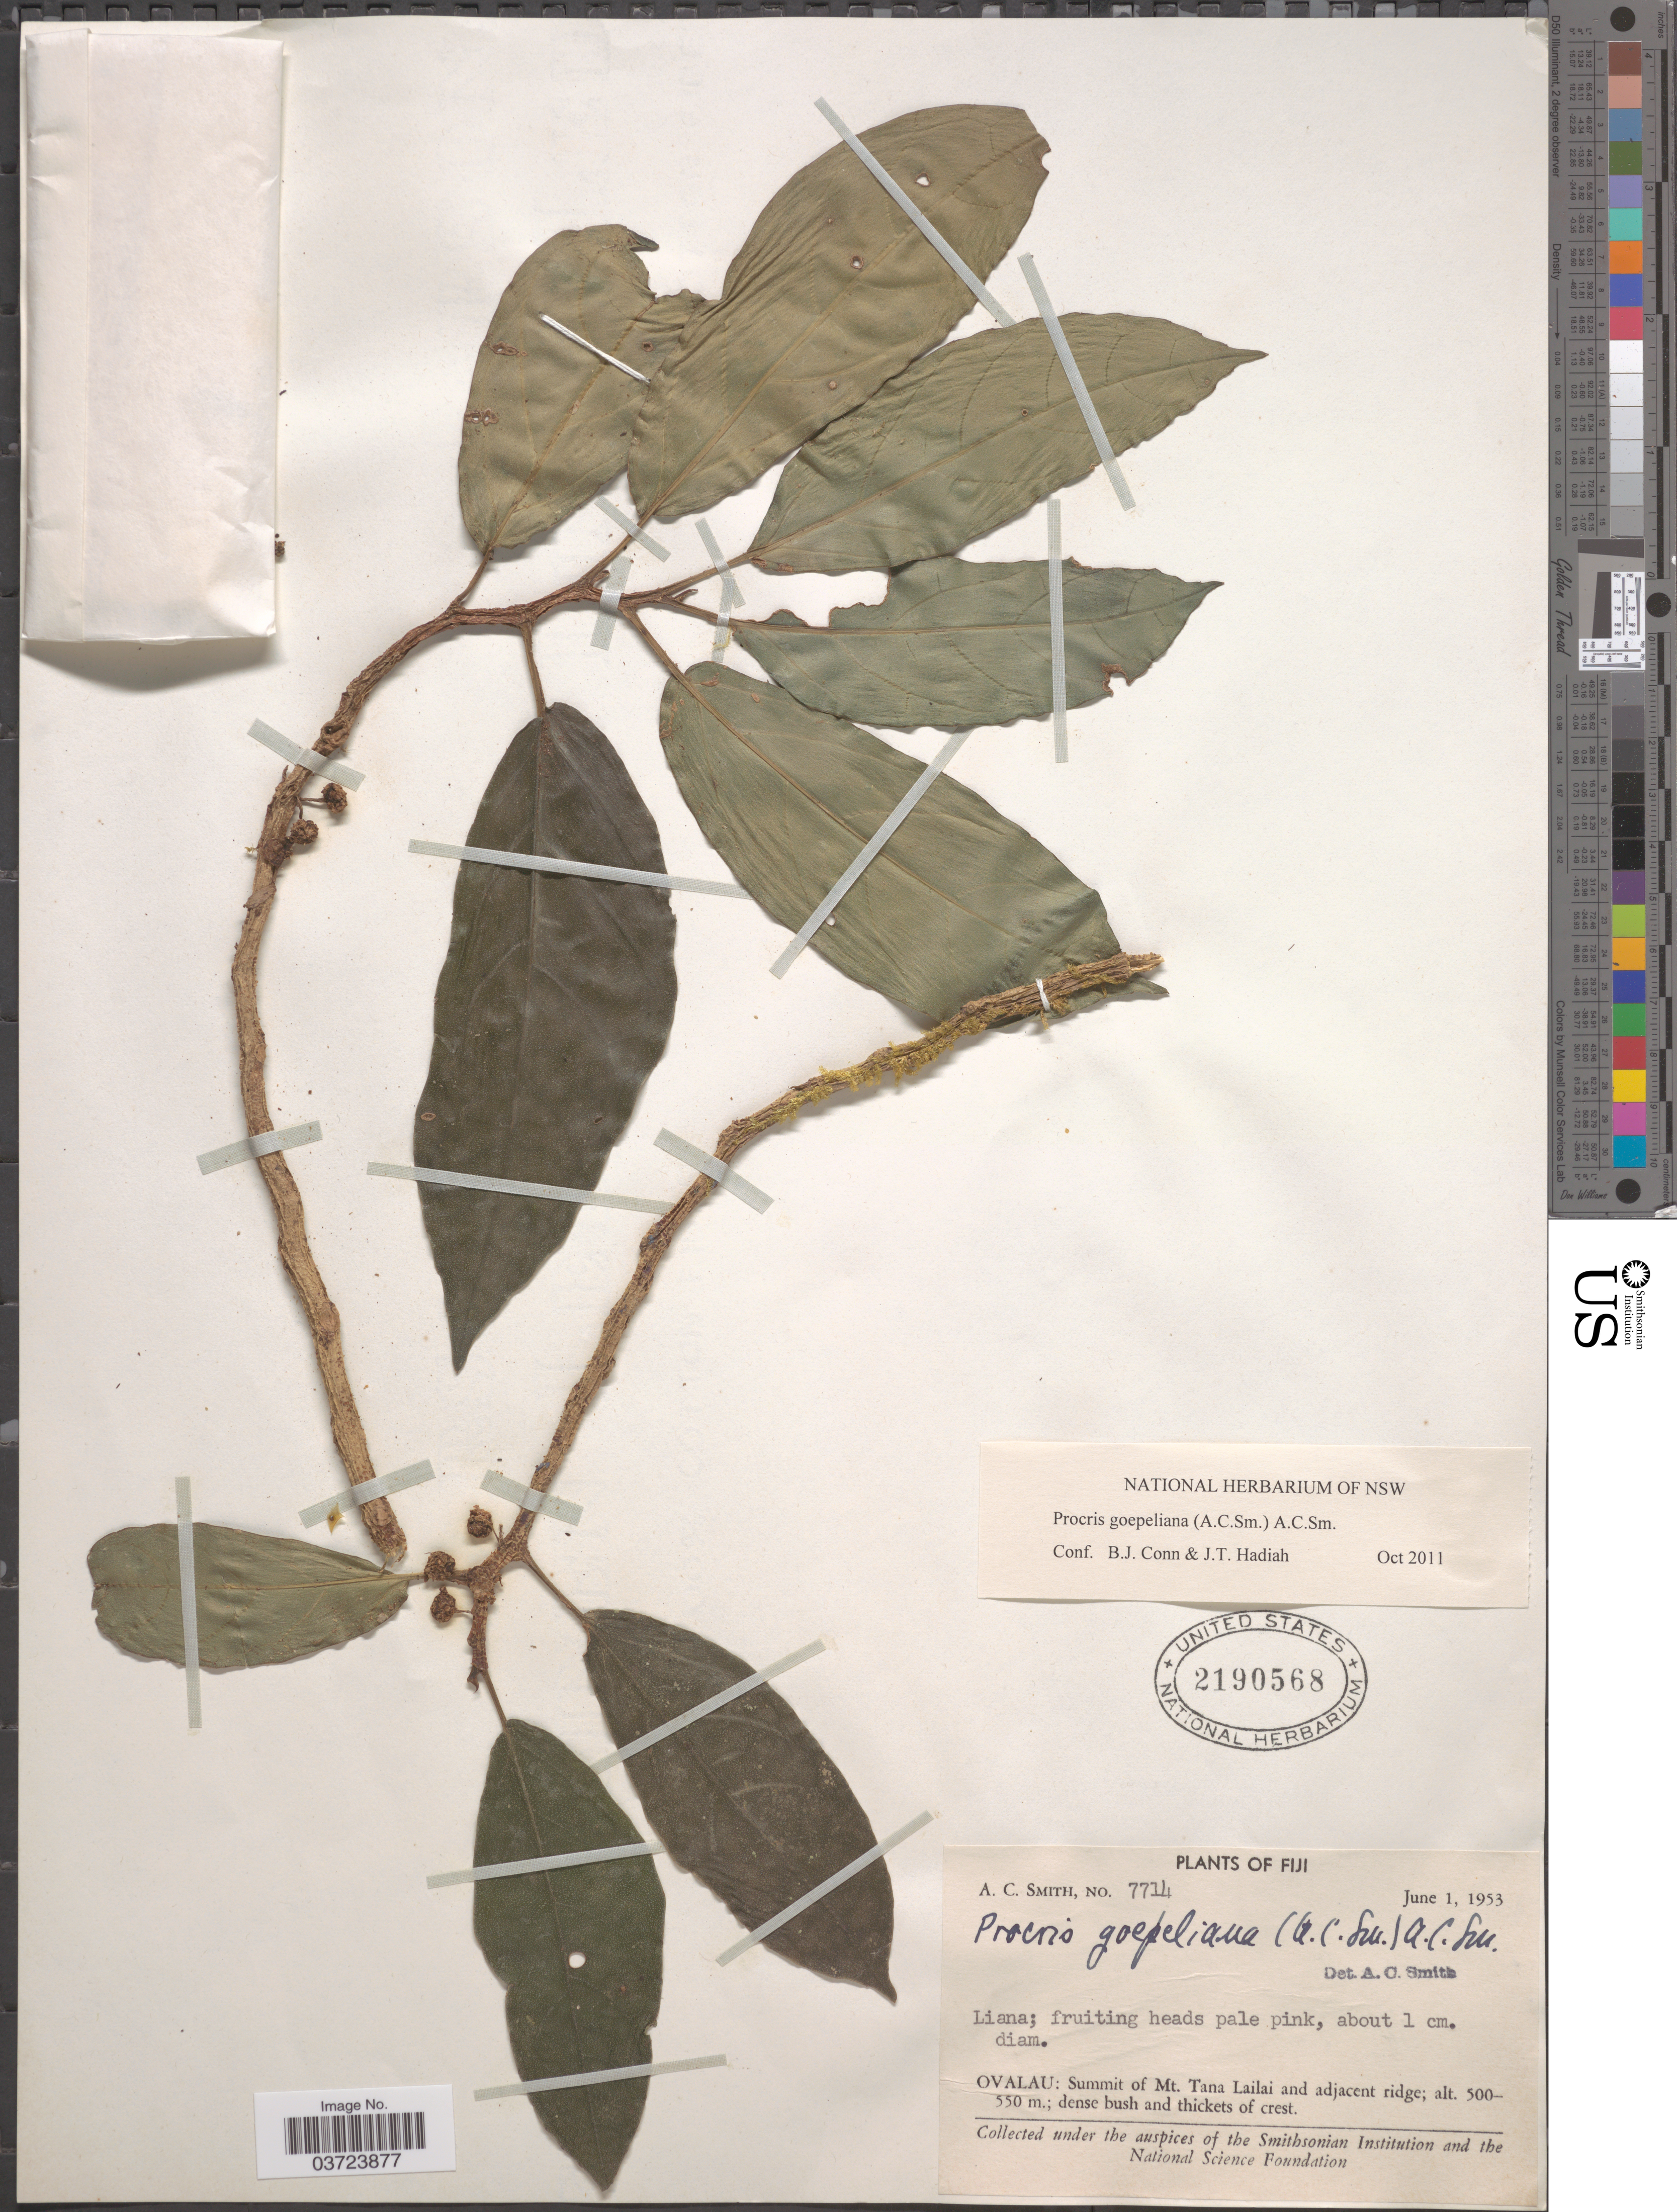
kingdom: Plantae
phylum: Tracheophyta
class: Magnoliopsida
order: Rosales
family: Urticaceae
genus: Procris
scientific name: Procris goepeliana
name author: (A.C. Sm.) A.C. Sm.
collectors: A. C. Smith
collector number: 7714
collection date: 1953-06-01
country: Fiji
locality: Ovalau: Summit of Mt. Tana Lailai and adjacent ridge.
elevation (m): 500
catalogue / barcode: US 2190568